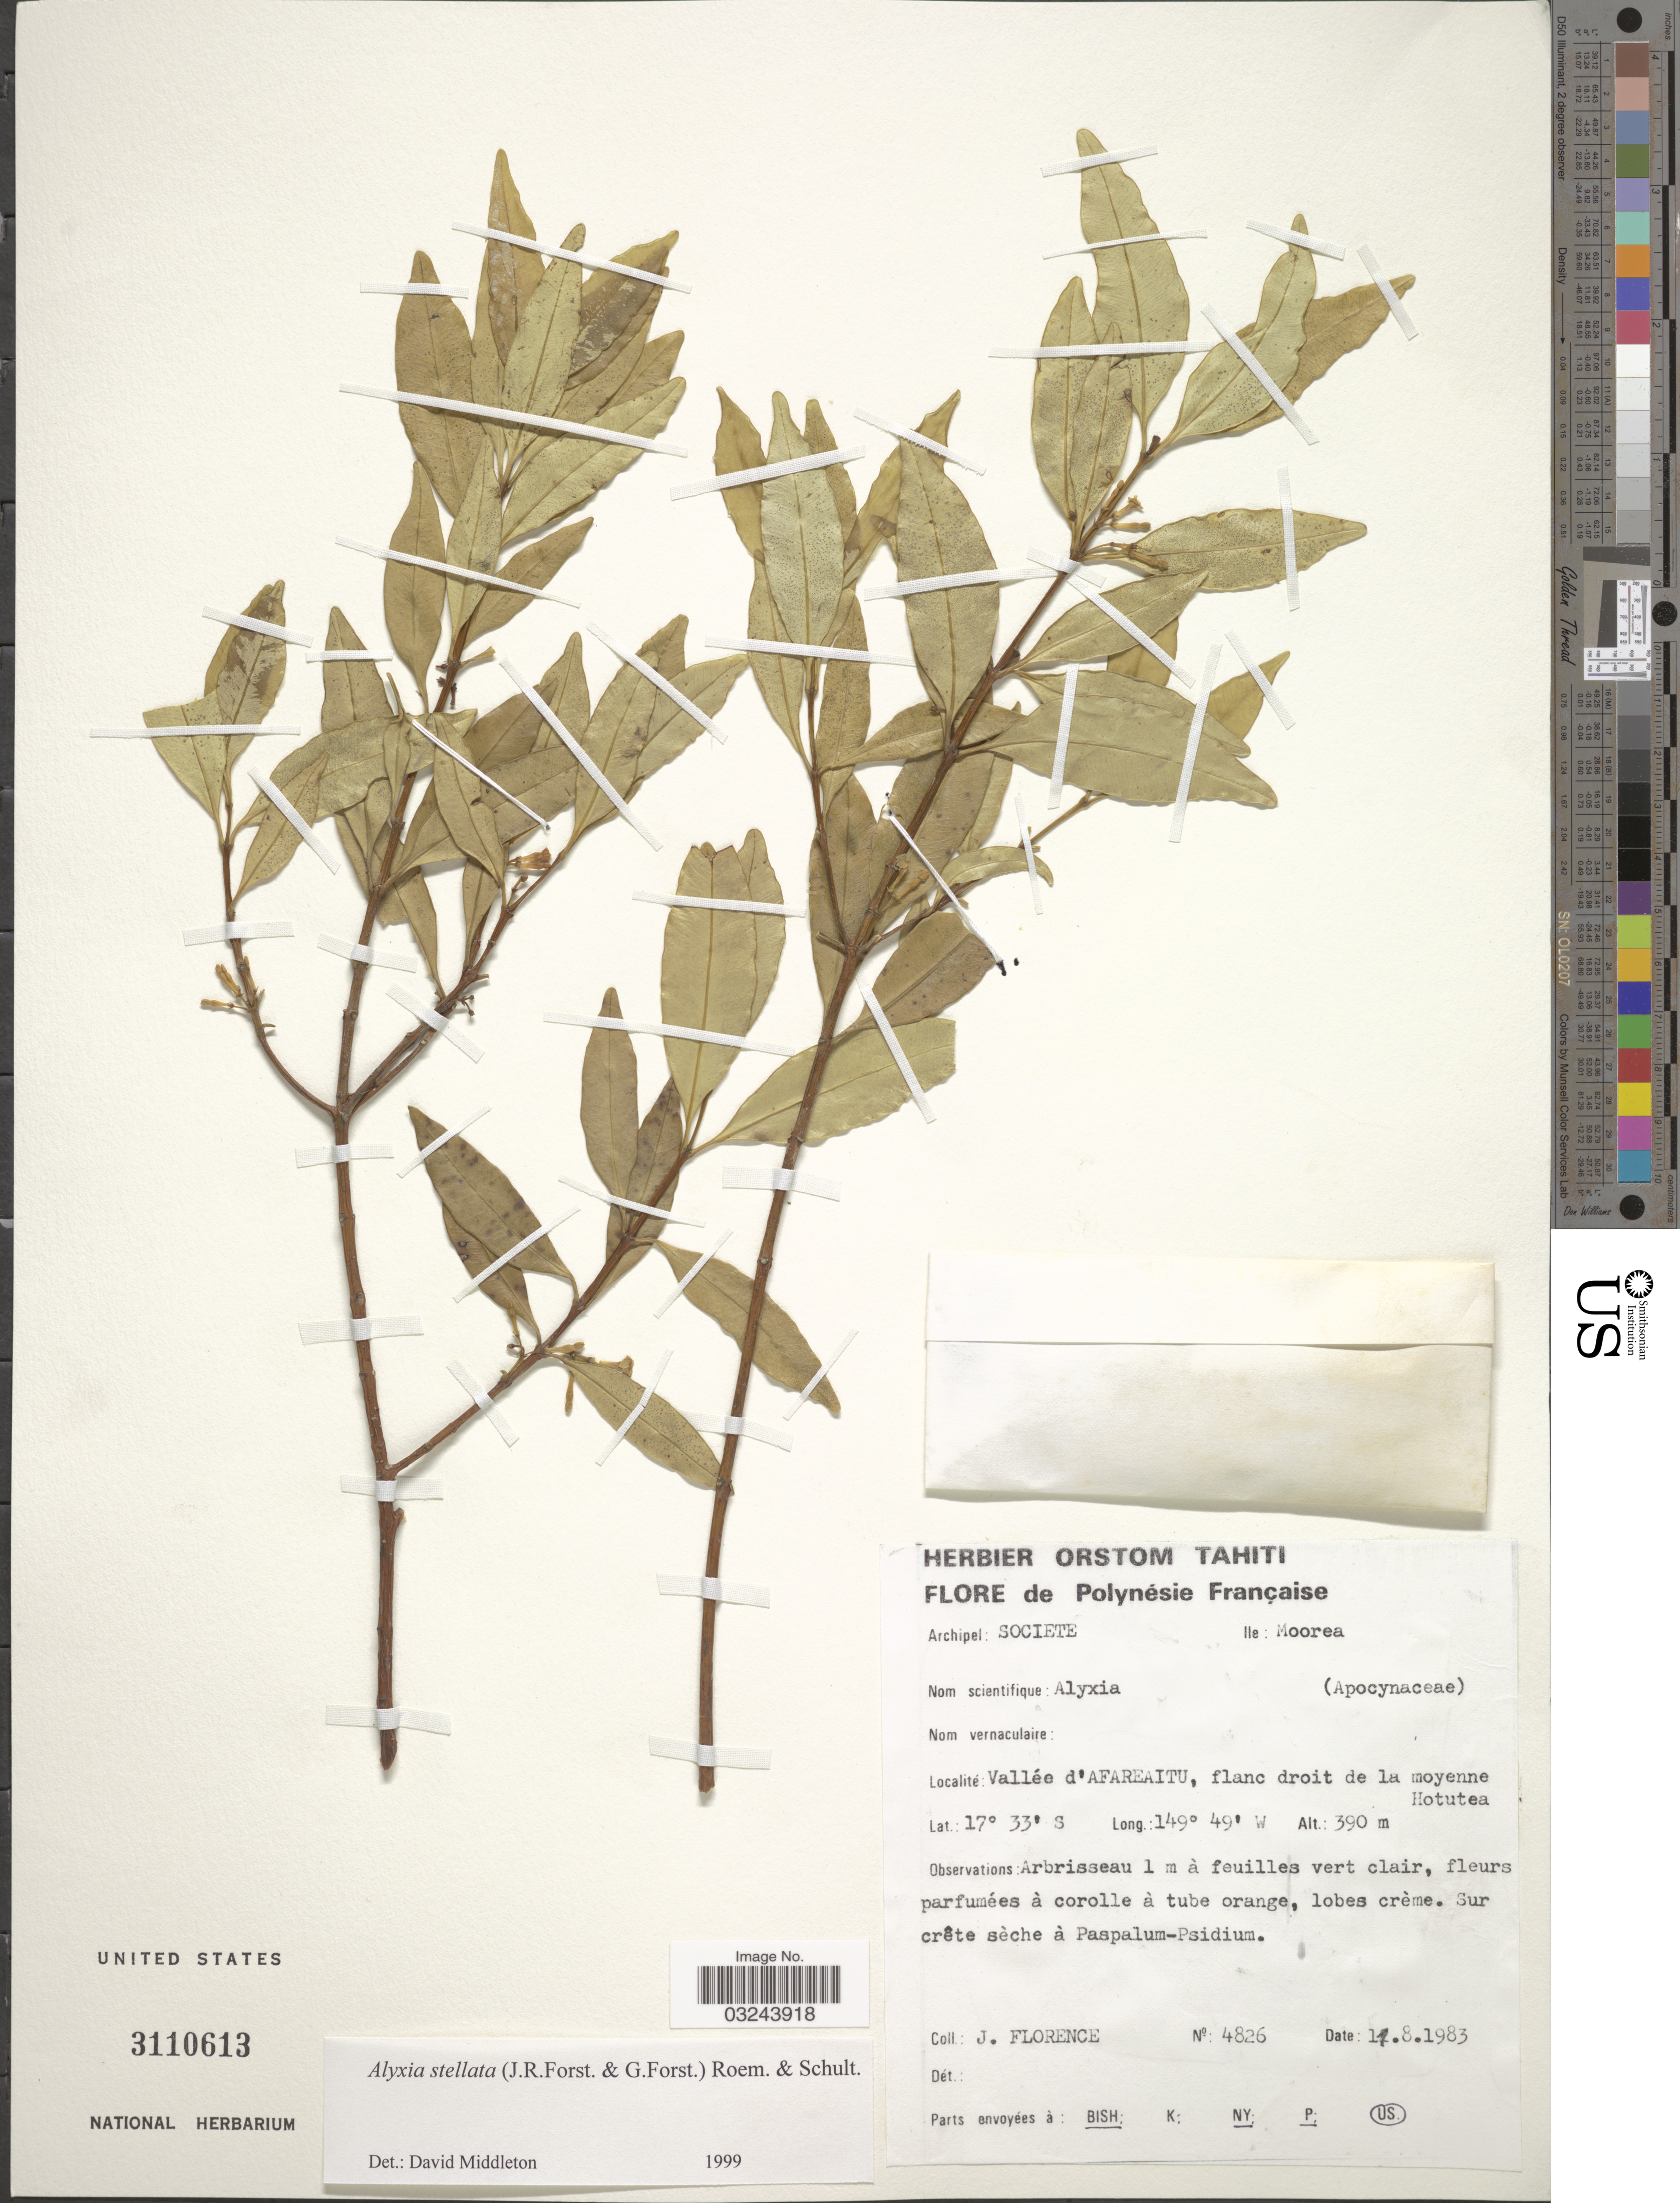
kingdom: Plantae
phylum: Tracheophyta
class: Magnoliopsida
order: Gentianales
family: Apocynaceae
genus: Alyxia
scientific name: Alyxia stellata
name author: (J.R. Forst. & G. Forst.) Roem. & Schult.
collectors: J. Florence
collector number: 4826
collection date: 1983-08-11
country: French Polynesia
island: Moorea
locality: Polynésie Française. Archipel: Societe. Ile: Moorea. Vallée d'Afareaitu, flanc droit de la moyenne Hotutea.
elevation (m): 390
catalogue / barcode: US 3110613